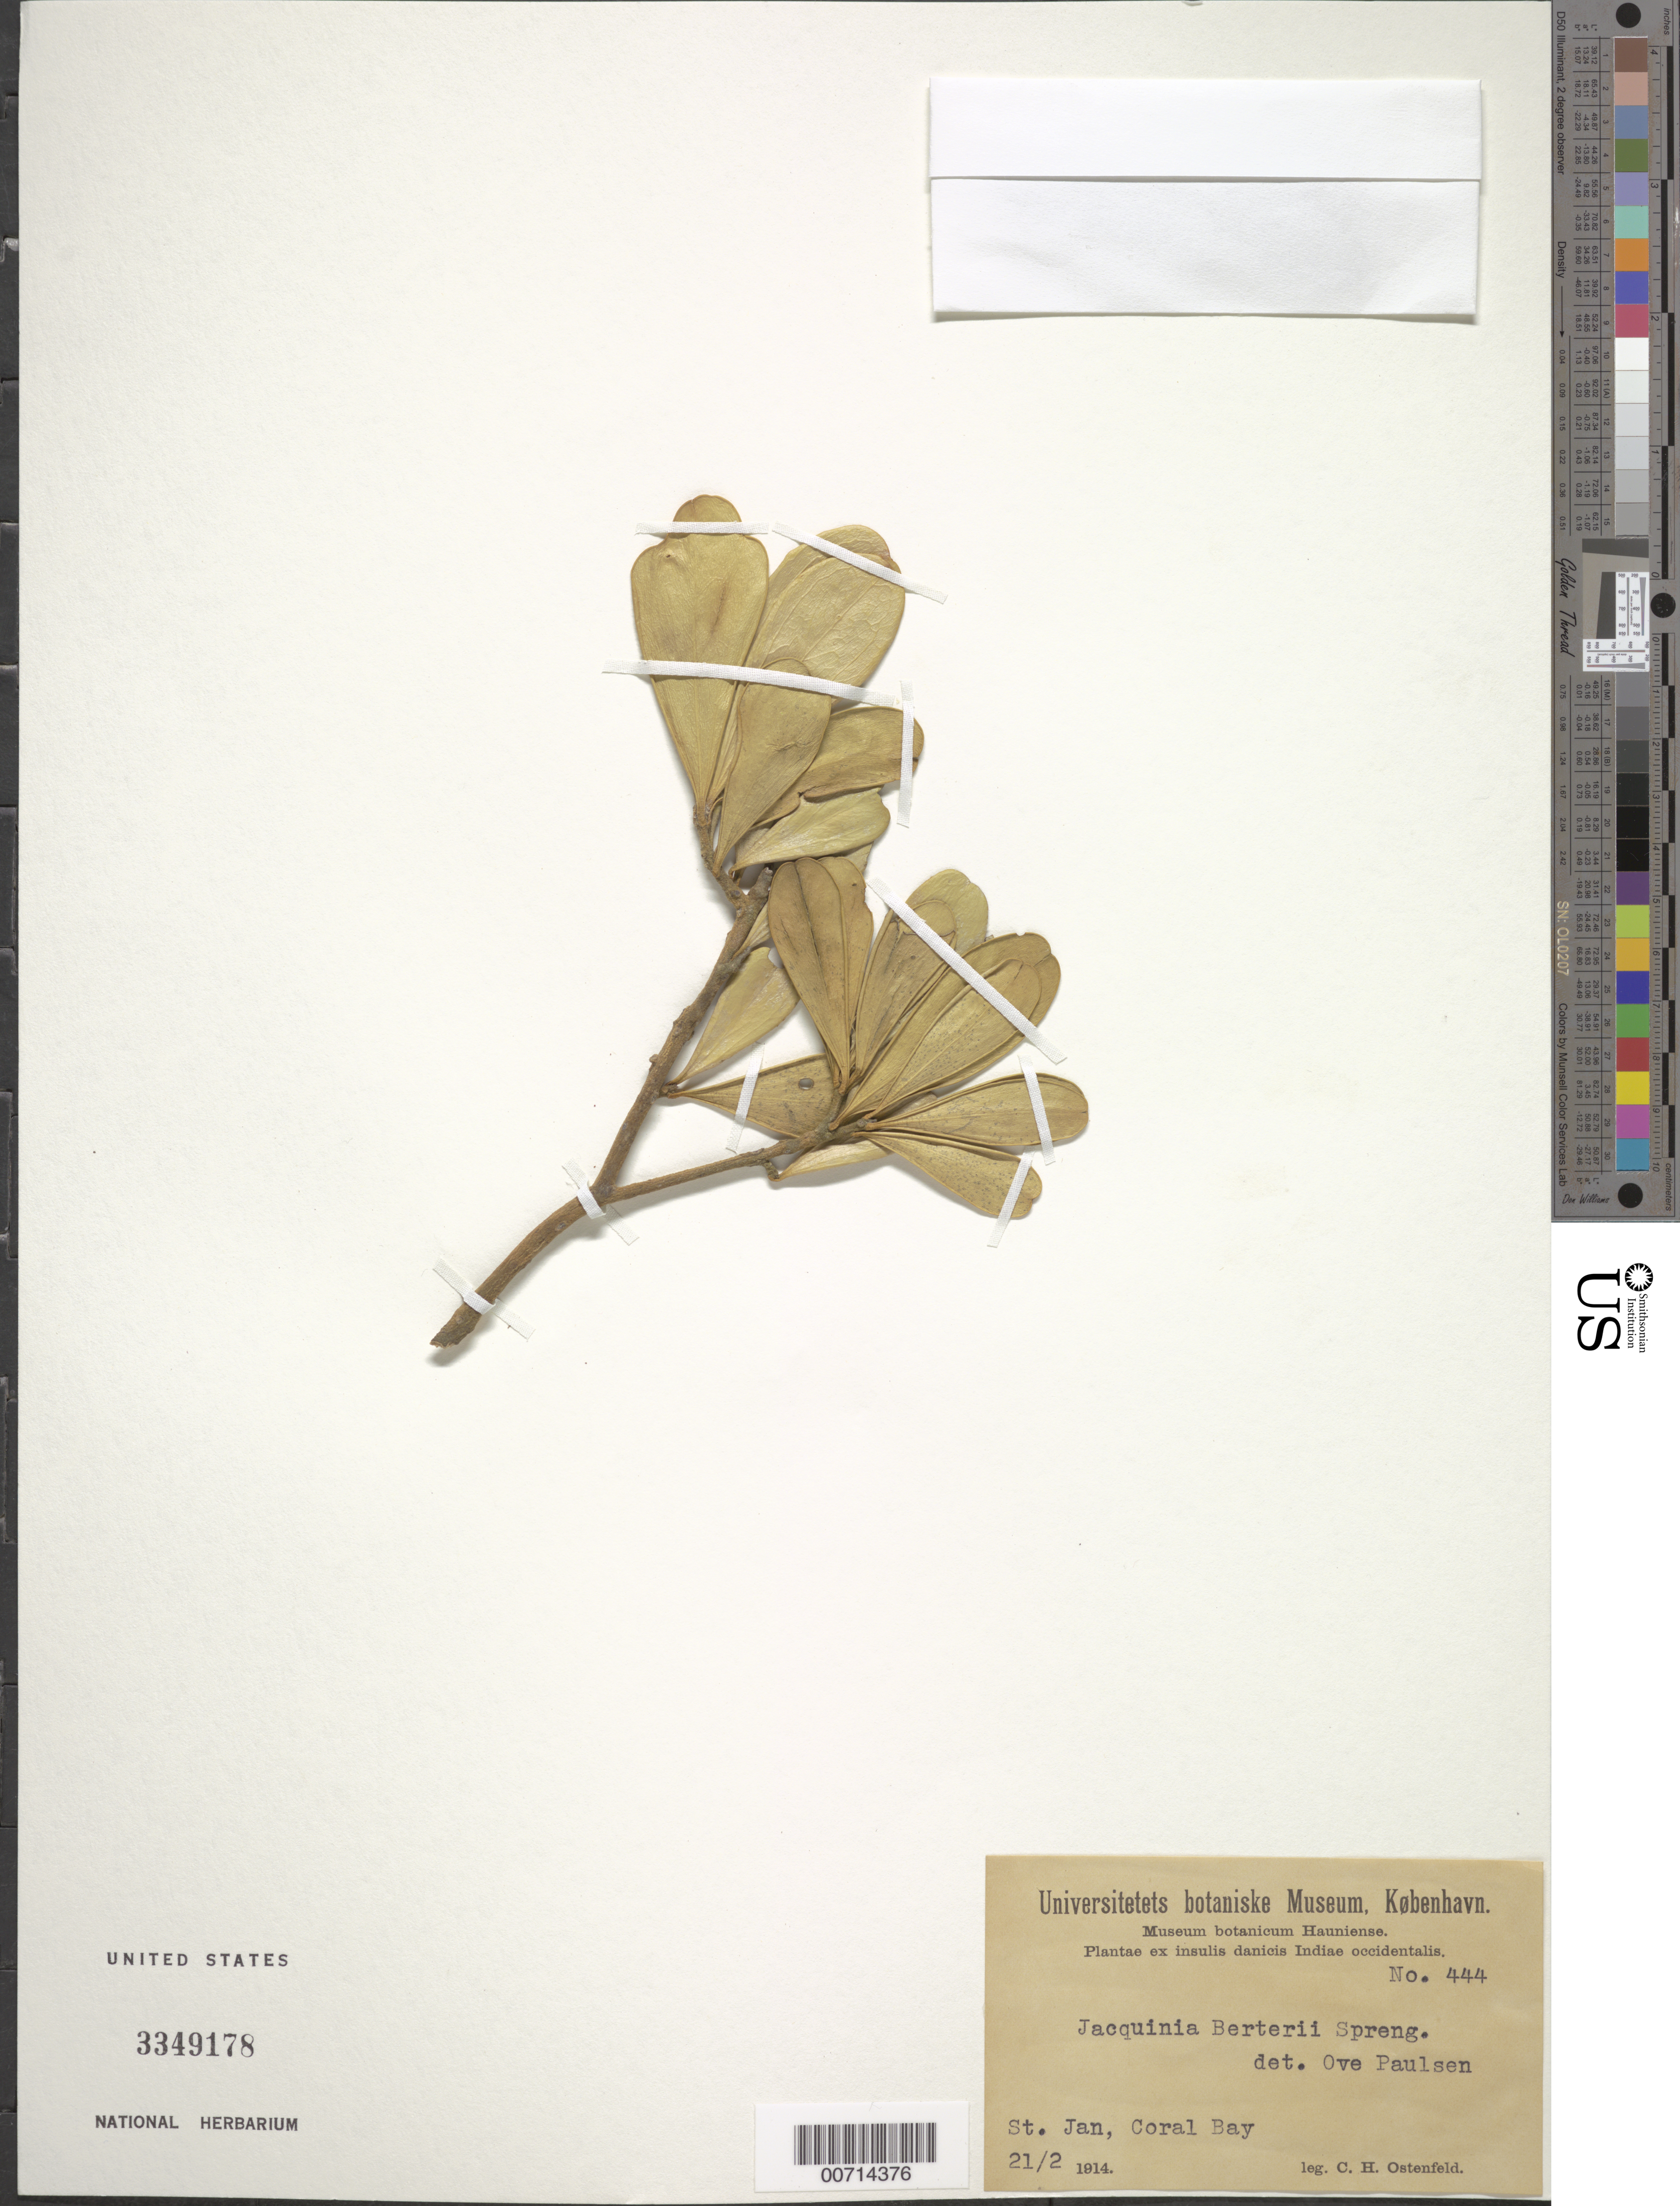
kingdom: Plantae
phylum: Tracheophyta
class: Magnoliopsida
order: Ericales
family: Primulaceae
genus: Jacquinia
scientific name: Jacquinia berteroi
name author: Spreng.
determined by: Paulsen, O.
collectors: C. Ostenfeld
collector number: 444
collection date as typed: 21 Feb 1914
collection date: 1914-02-21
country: U.S. Virgin Islands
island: St. John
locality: Coral Bay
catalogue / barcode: US 3349178